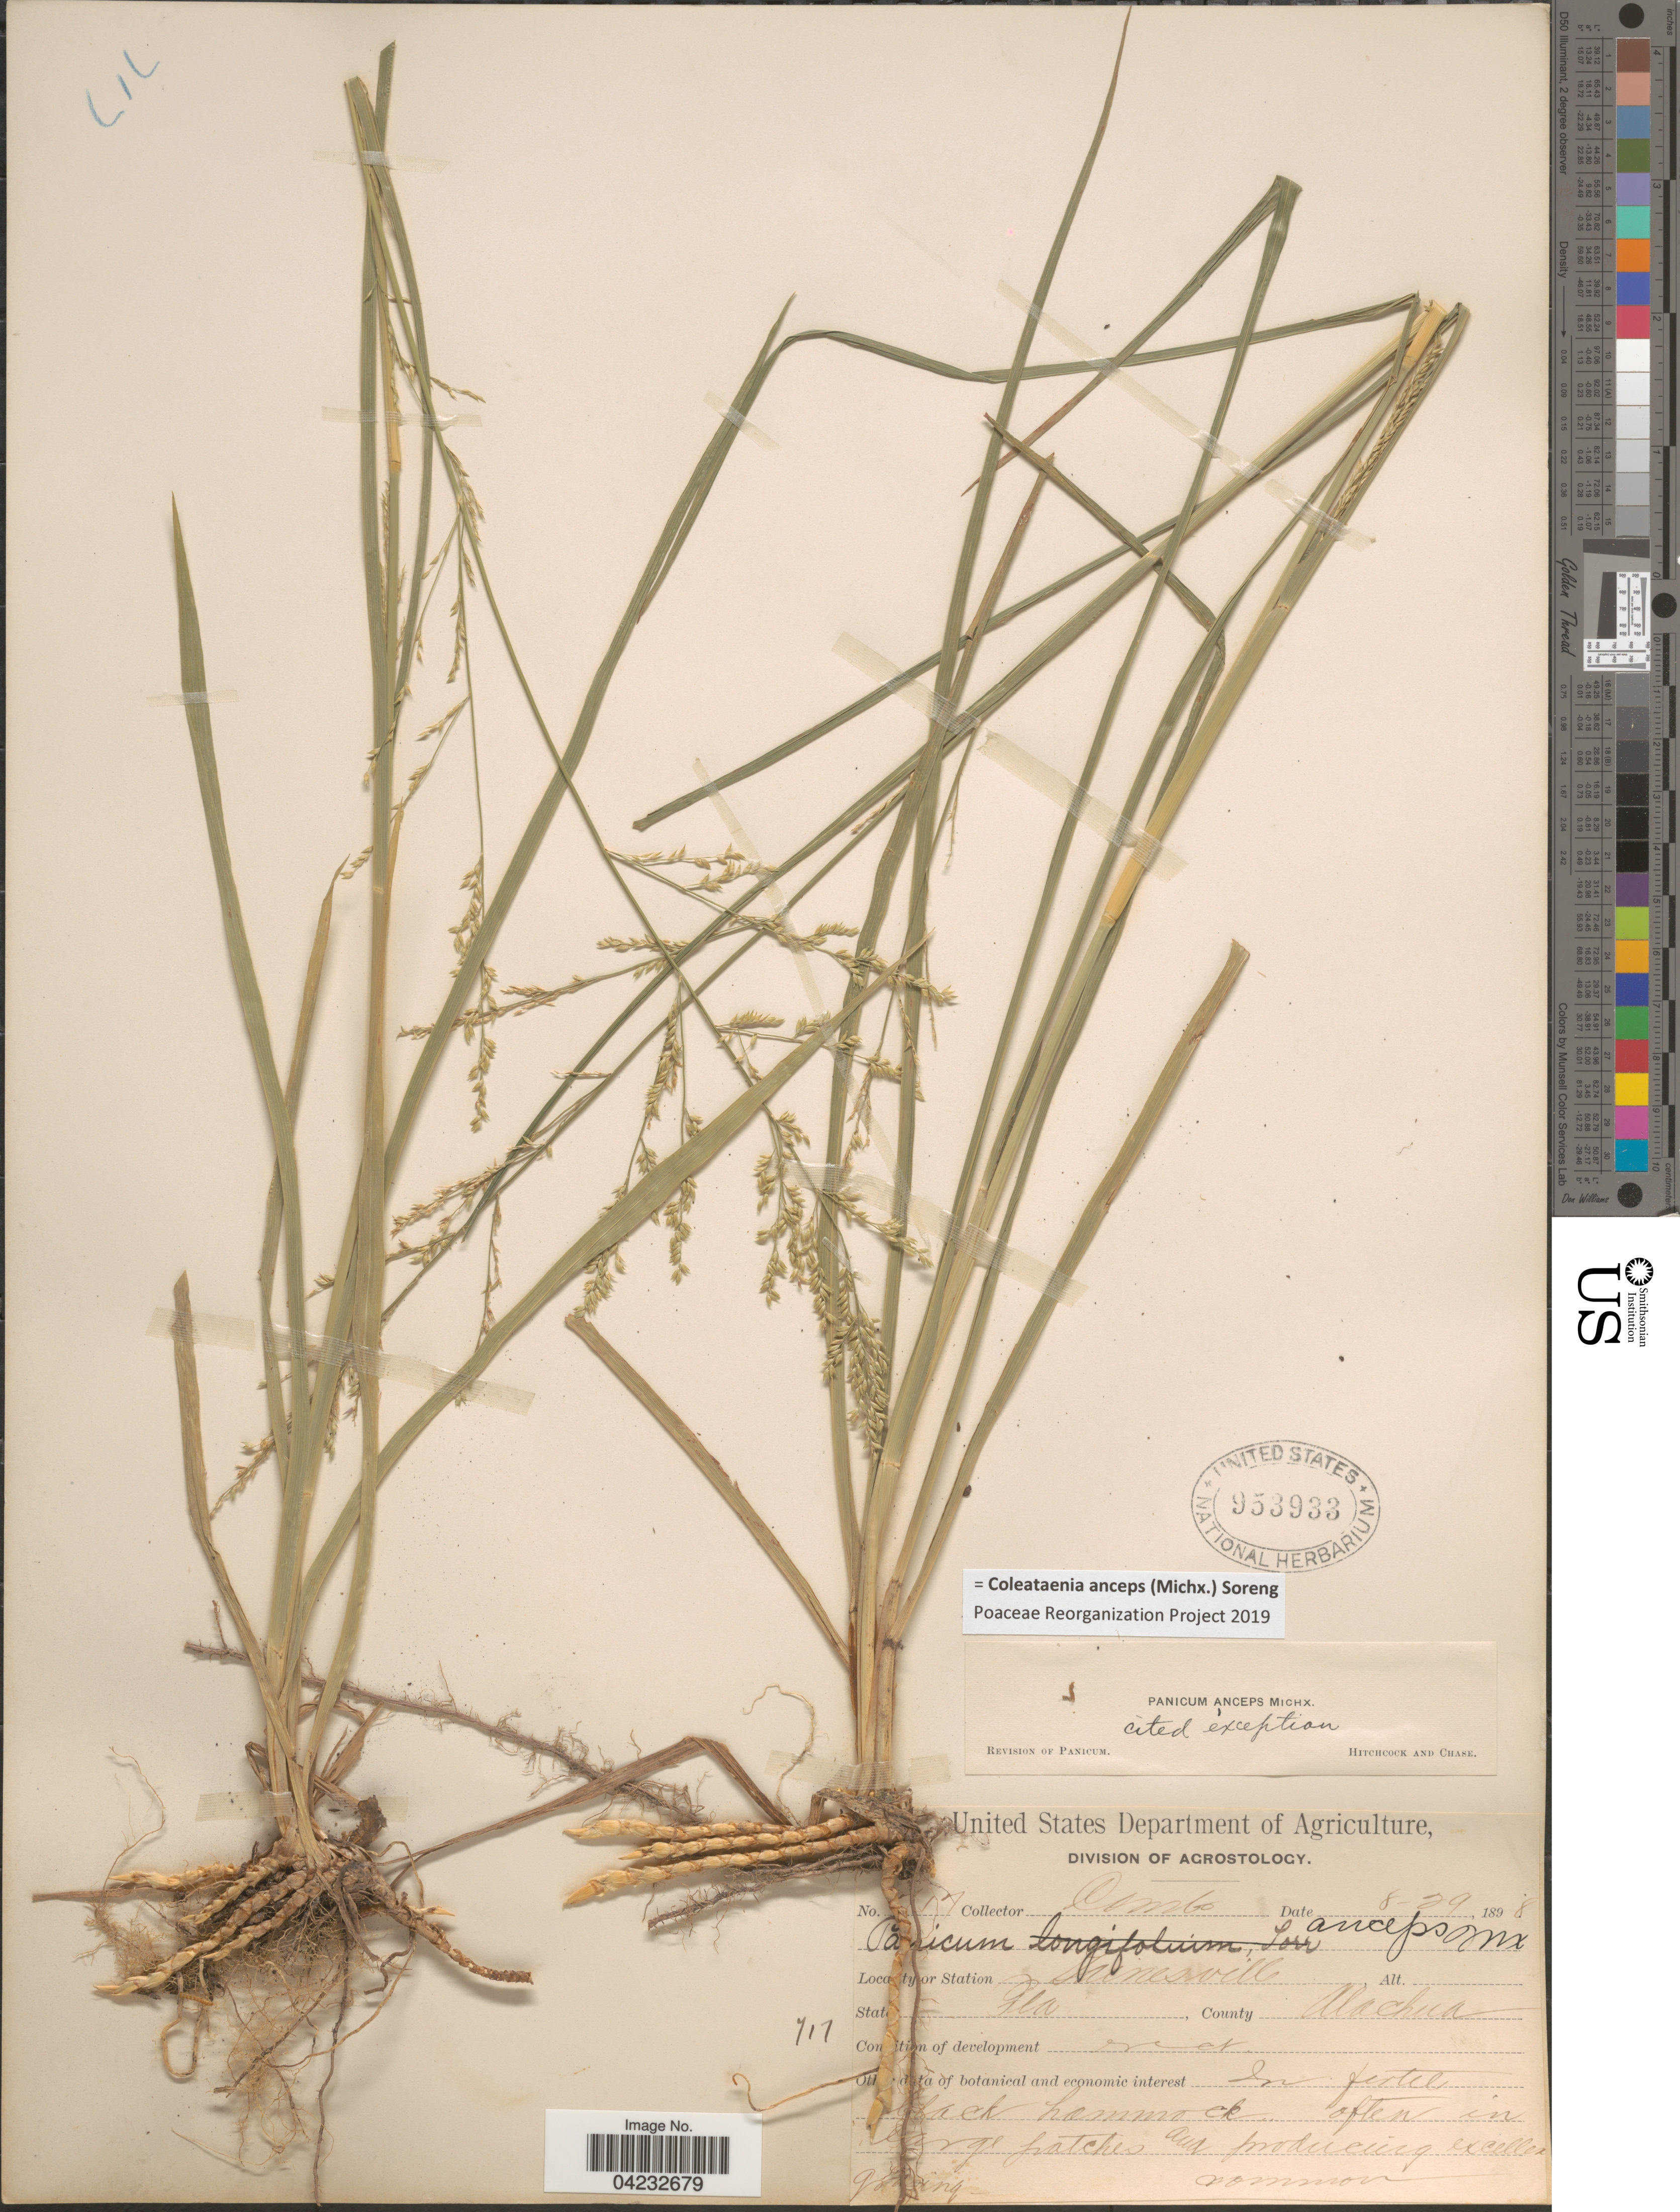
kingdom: Plantae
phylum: Tracheophyta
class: Liliopsida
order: Poales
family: Poaceae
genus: Coleataenia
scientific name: Coleataenia anceps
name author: (Michx.) Soreng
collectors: -. Combs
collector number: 717*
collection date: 1898-08-29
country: United States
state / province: Florida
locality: Gainesville. County Alachua.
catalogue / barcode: US 953933